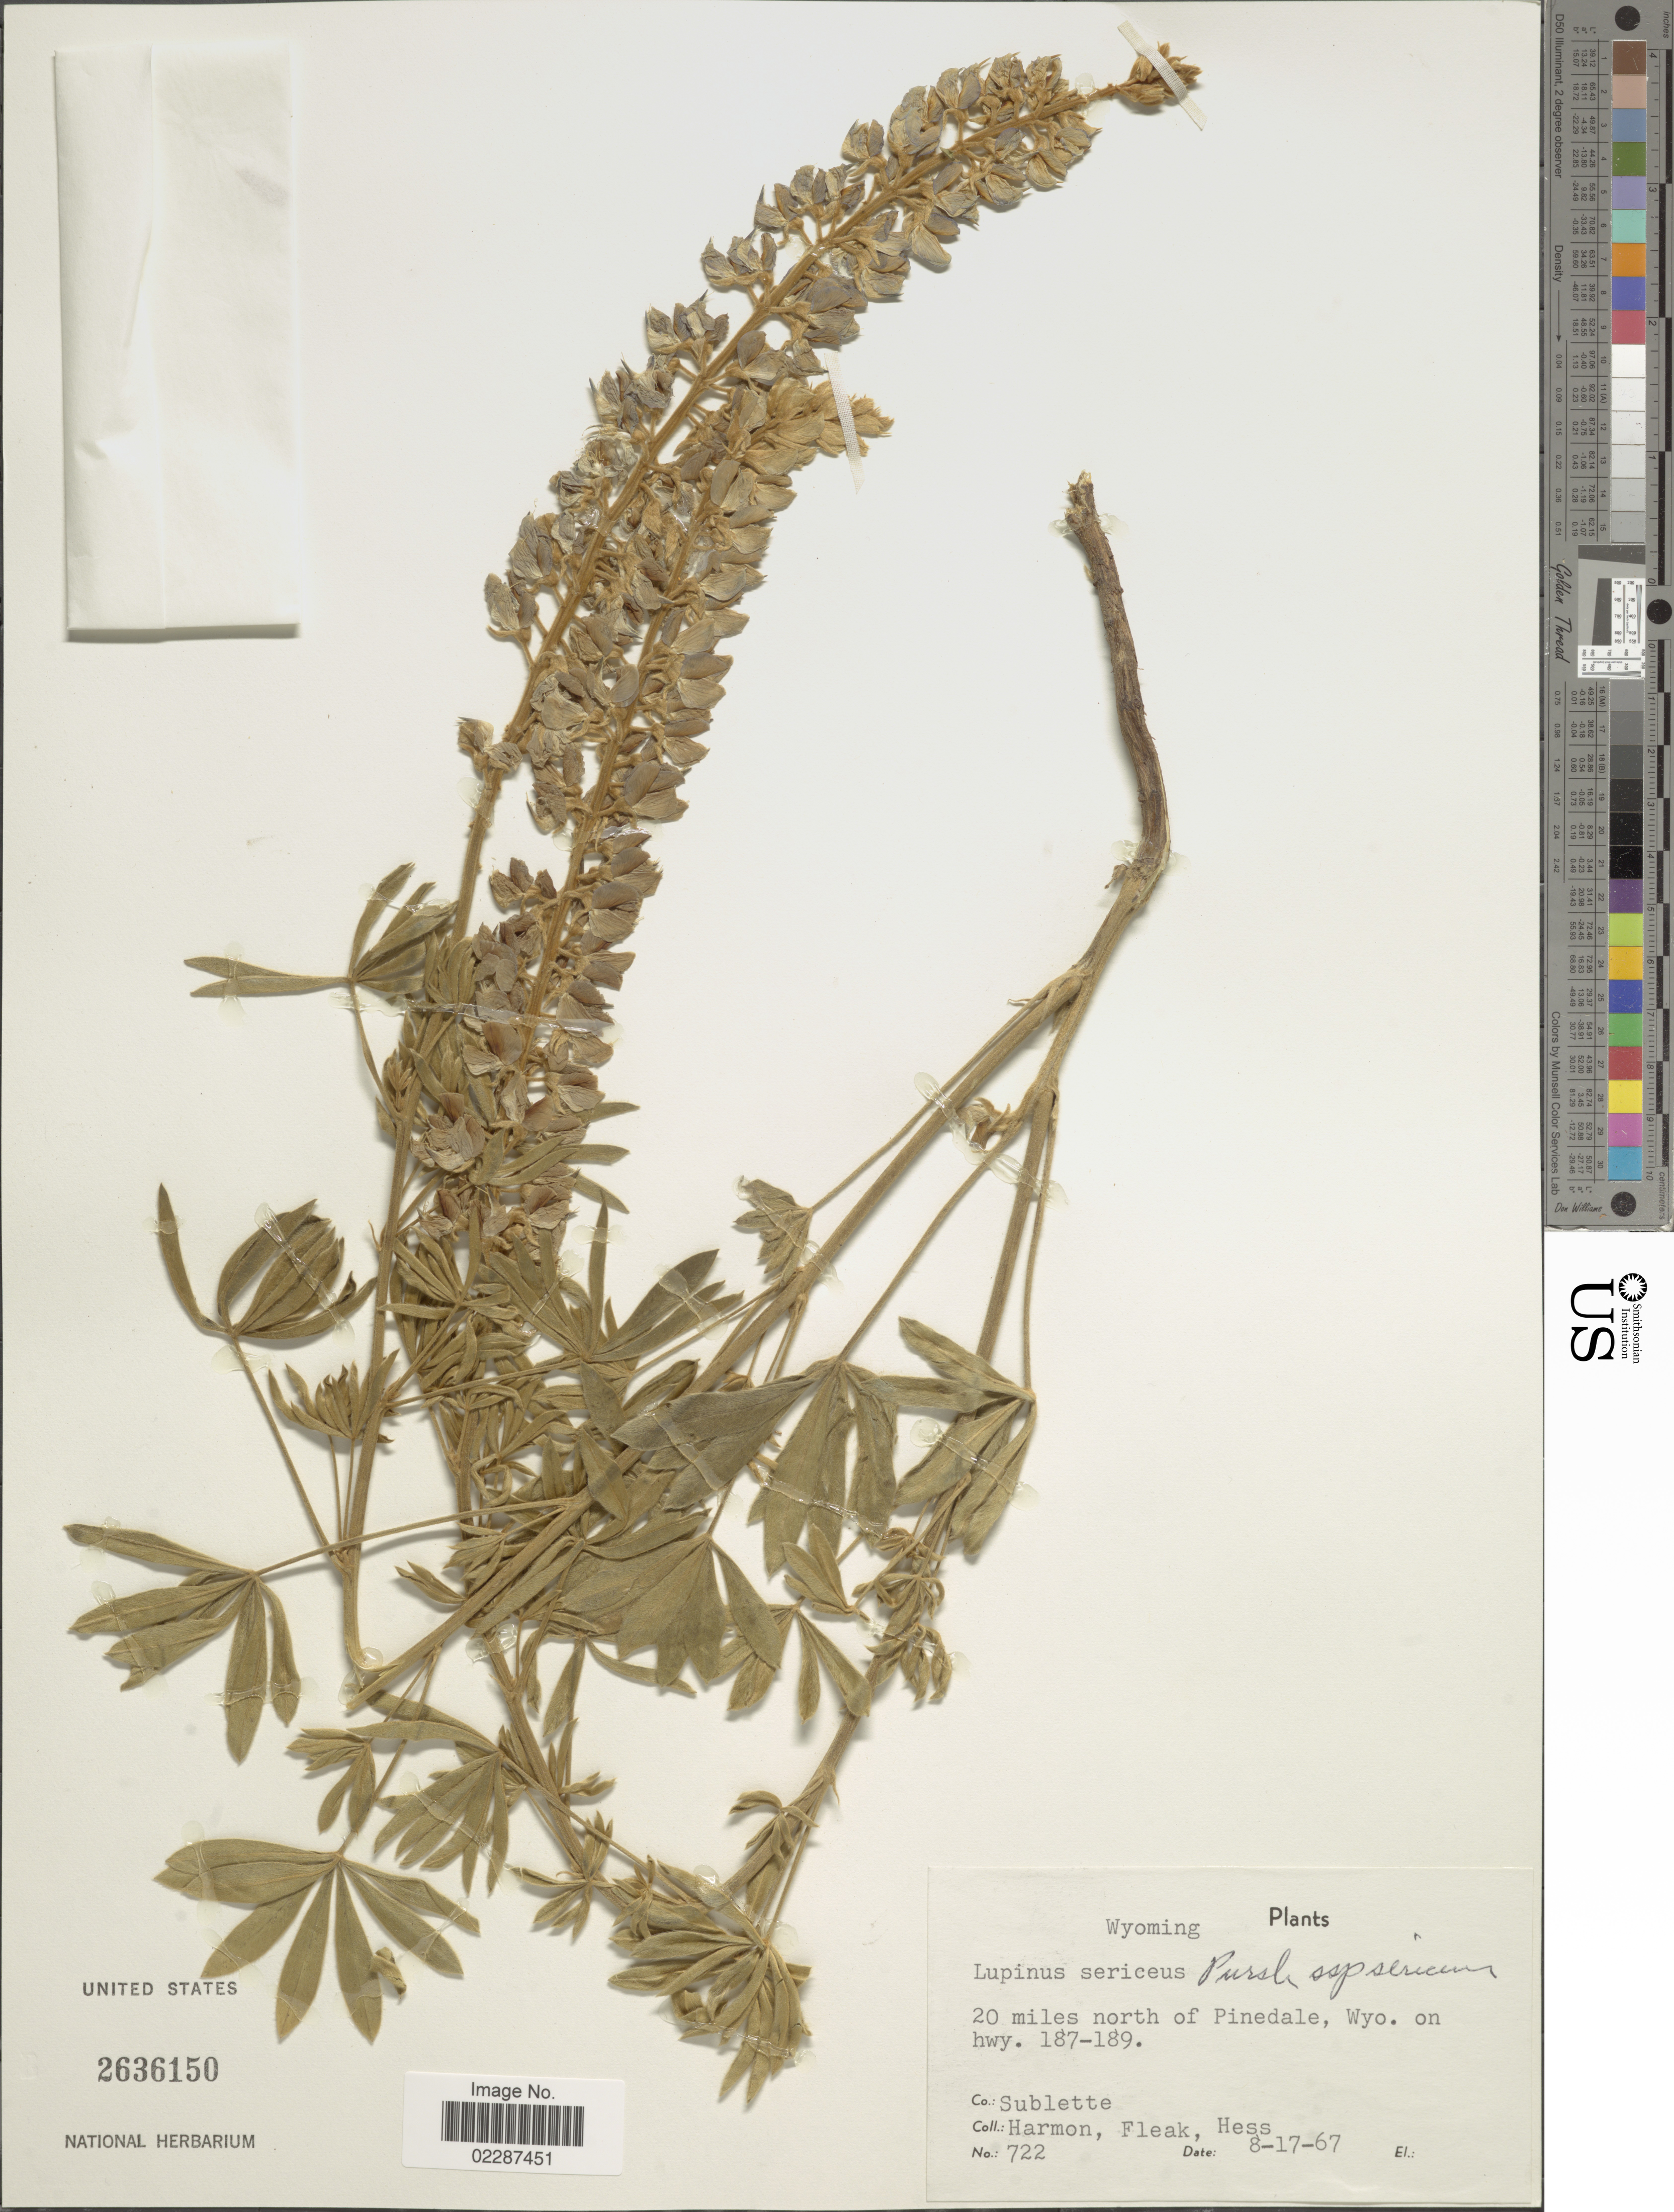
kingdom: Plantae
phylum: Tracheophyta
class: Magnoliopsida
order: Fabales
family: Fabaceae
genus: Lupinus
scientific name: Lupinus sericeus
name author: Pursh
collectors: -. Harmon, L. Fleak & Hess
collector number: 722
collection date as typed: Transcribed d/m/y: 17/8/67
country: United States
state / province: Wyoming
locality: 20 miles north of Pinedale, Wyo. on hwy. 187-189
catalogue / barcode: US 2636150